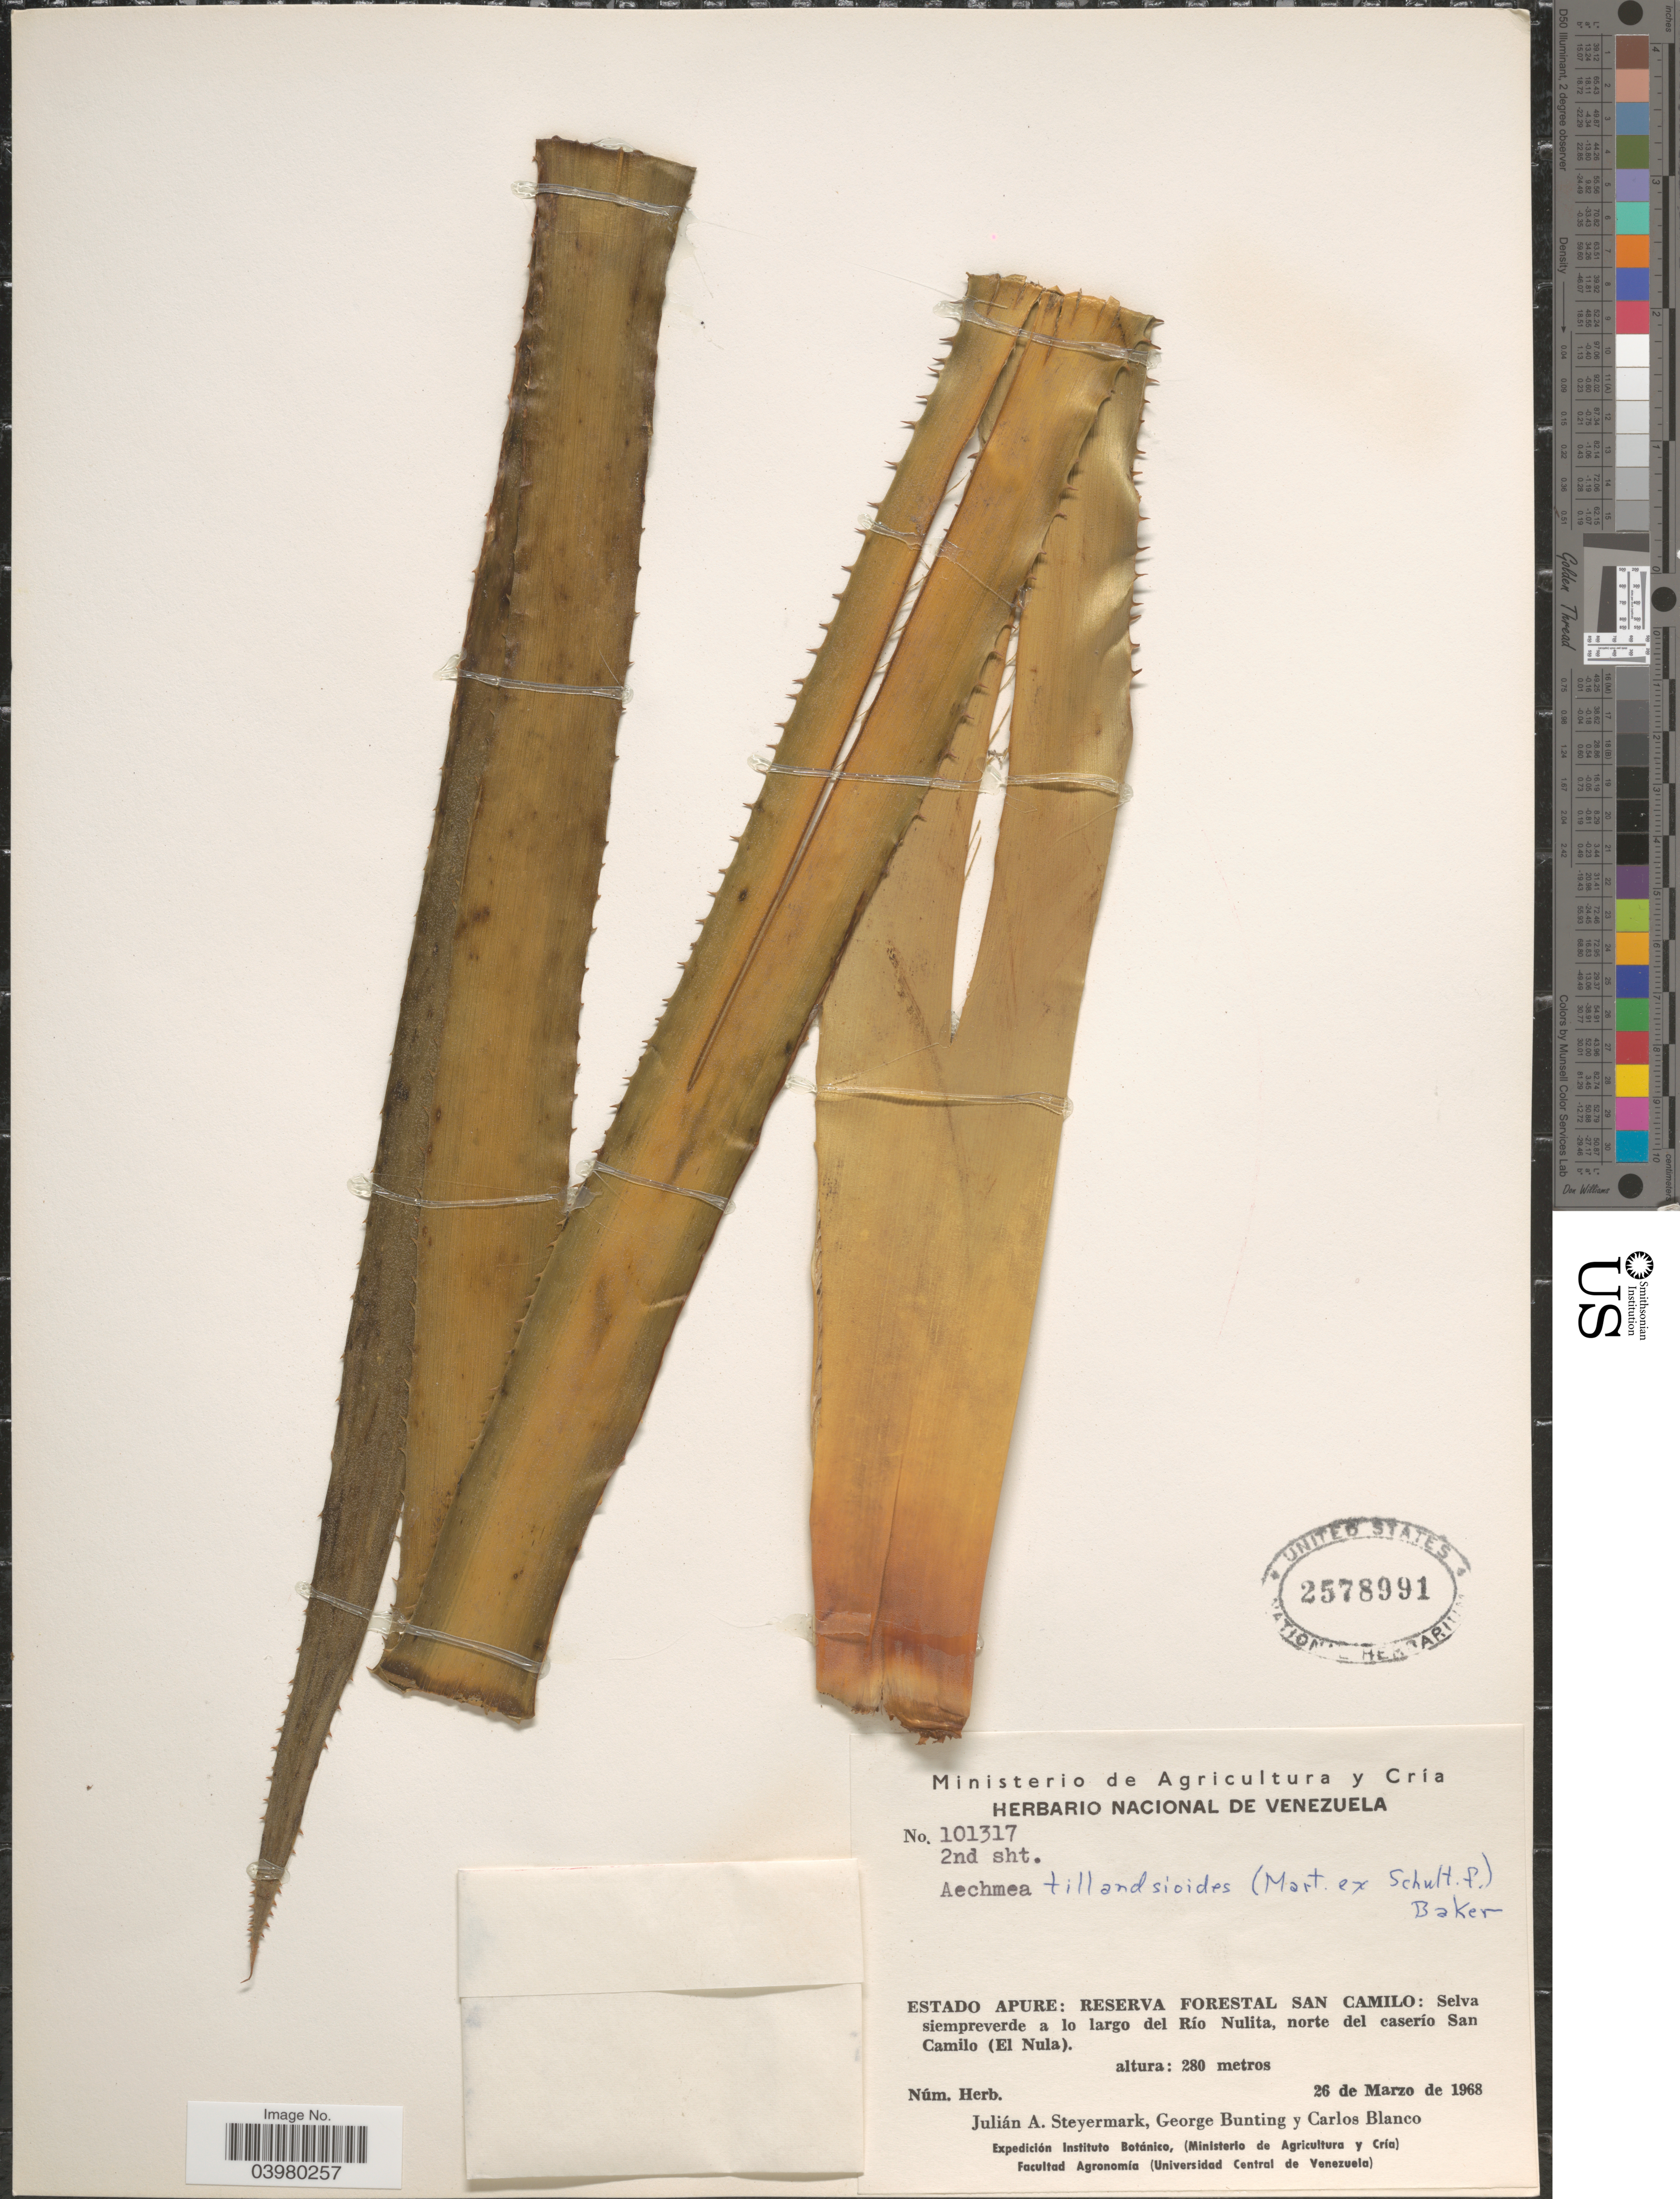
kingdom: Plantae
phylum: Tracheophyta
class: Liliopsida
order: Poales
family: Bromeliaceae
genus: Aechmea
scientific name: Aechmea tillandsioides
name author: (Mart. ex Schult. & Schult. f.) Baker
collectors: J. Steyermark, G. S. Bunting & C. Blanco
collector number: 101317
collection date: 1968-03-26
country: Venezuela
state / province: Apure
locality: Reserva Forestal San Camilo: Selva siempreverde a lo largo del Río Nulita, norte del caserío San Camilo (El Nula).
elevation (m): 280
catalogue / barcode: US 2578991